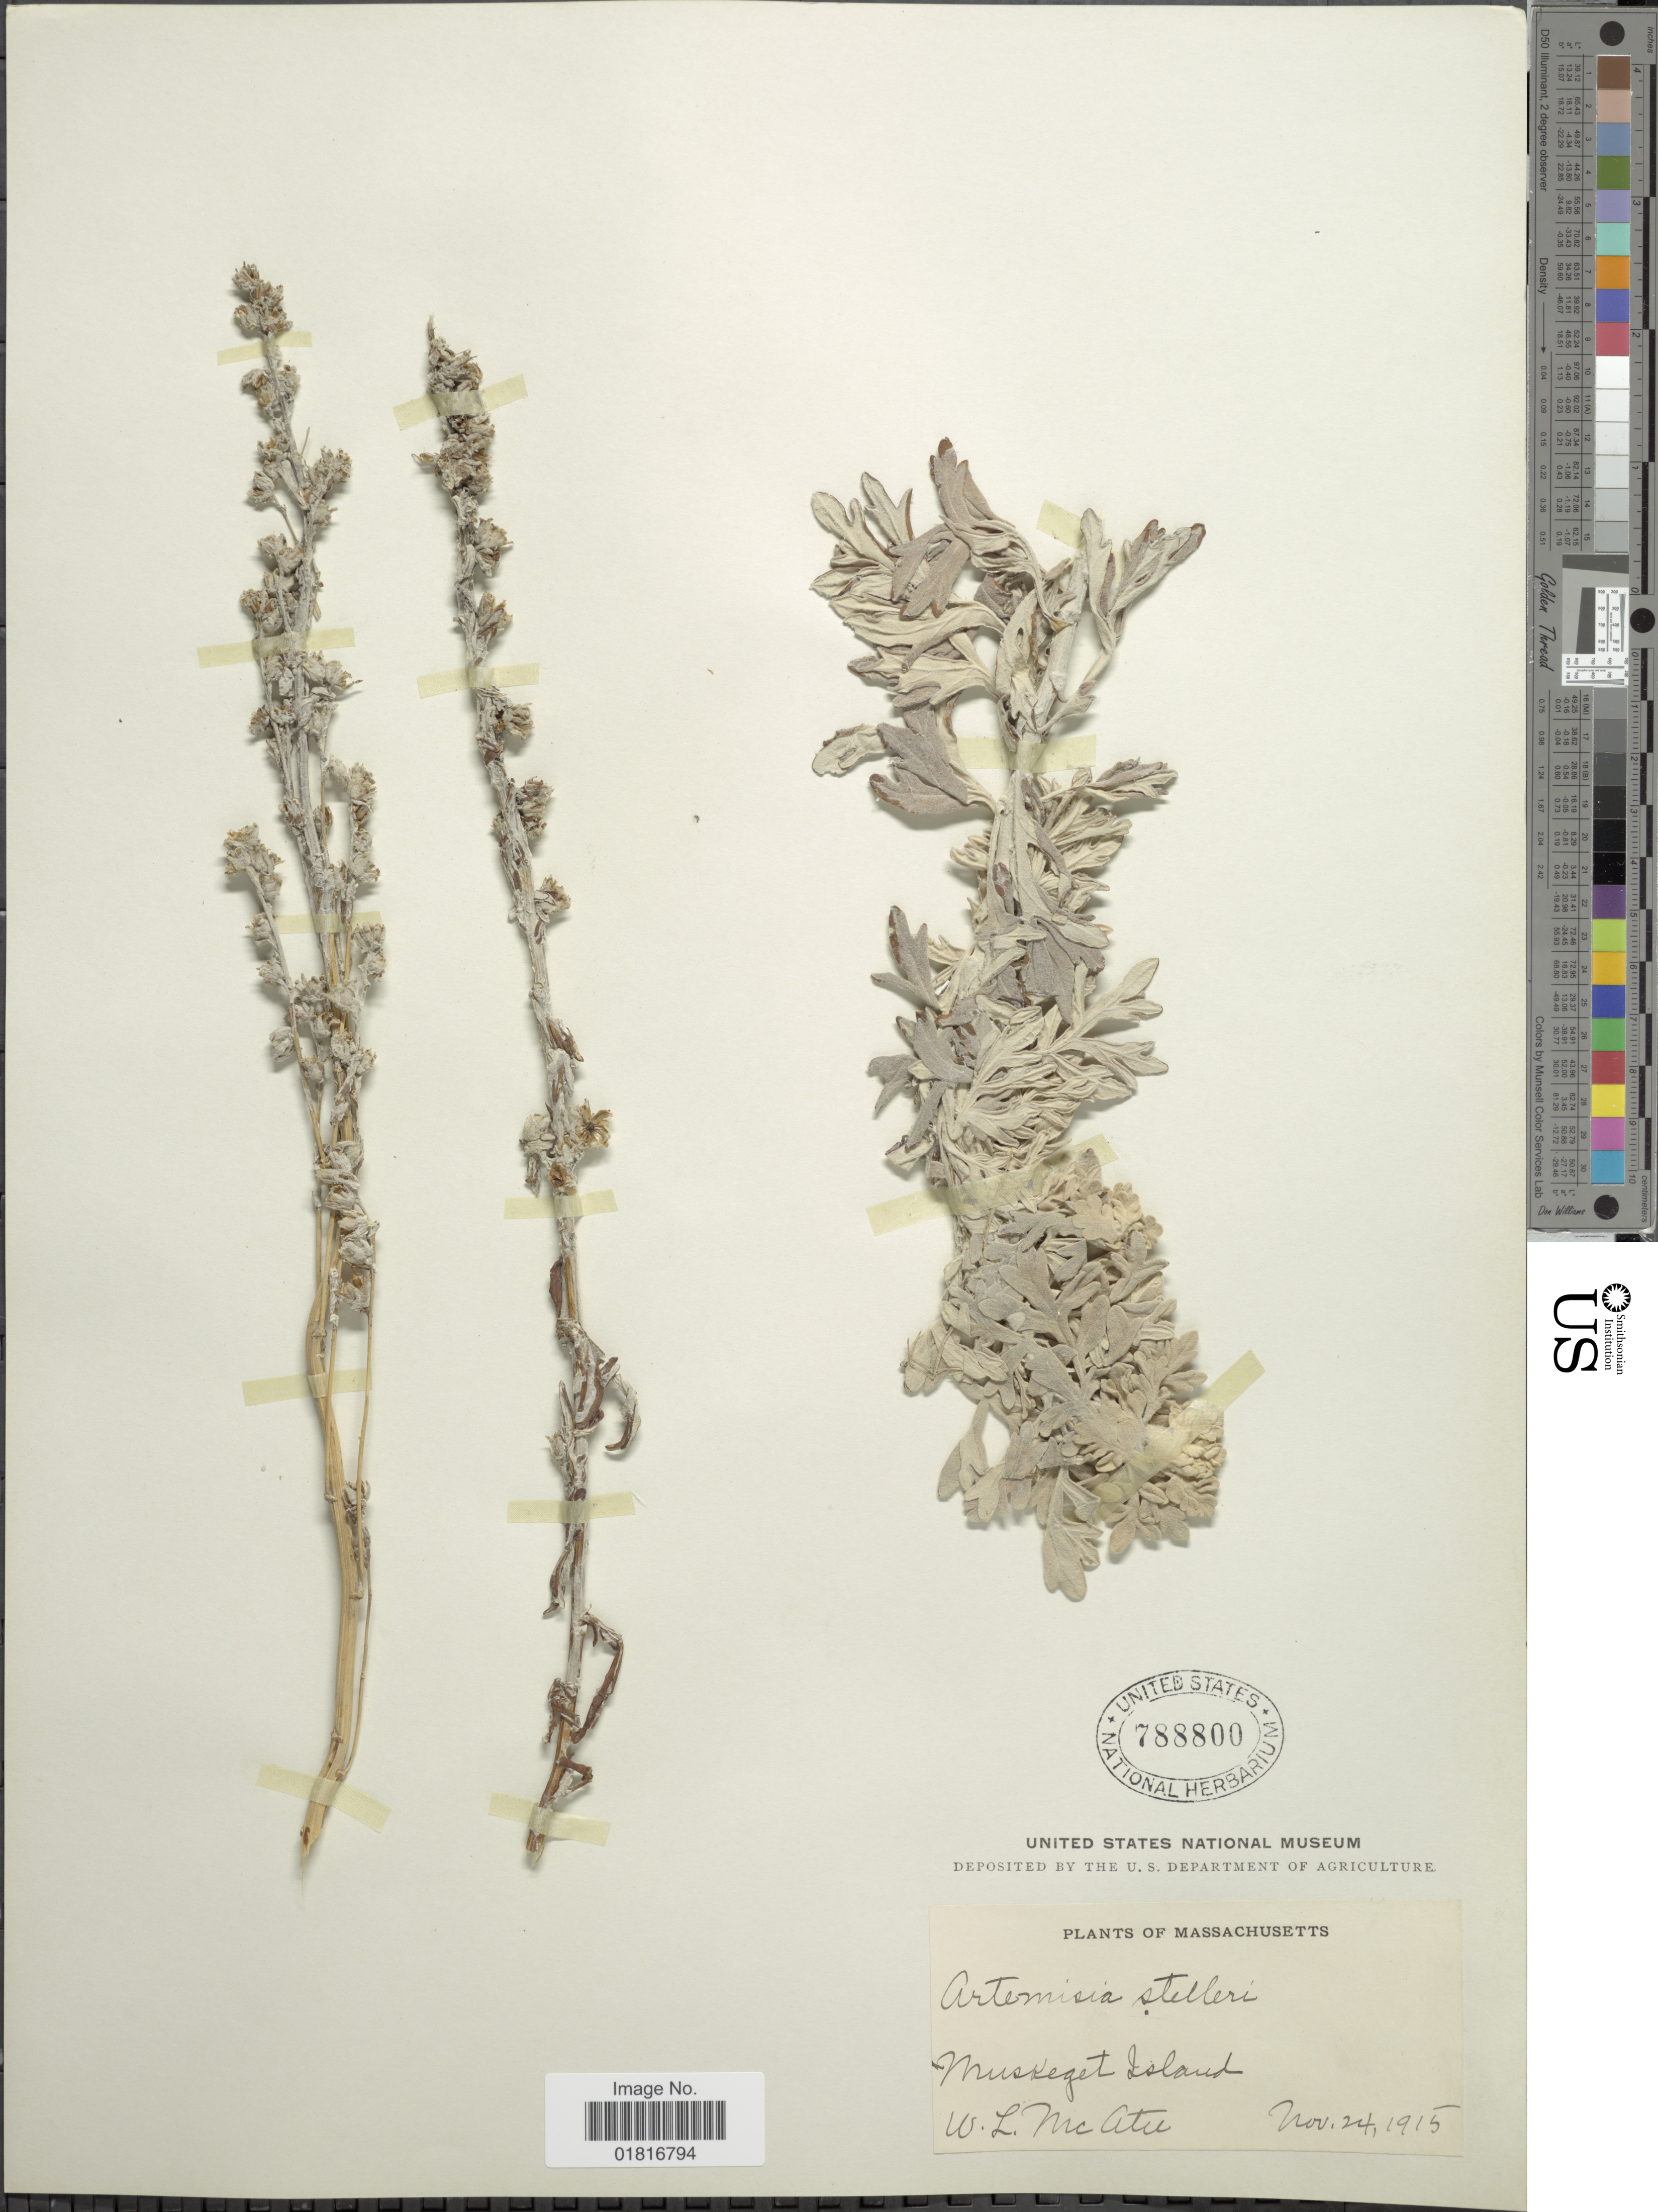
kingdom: Plantae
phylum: Tracheophyta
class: Magnoliopsida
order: Asterales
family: Asteraceae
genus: Artemisia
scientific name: Artemisia stelleriana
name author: Besser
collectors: W. McAtee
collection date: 1915-11-24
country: United States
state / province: Massachusetts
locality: Muskeget Island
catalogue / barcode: US 788800